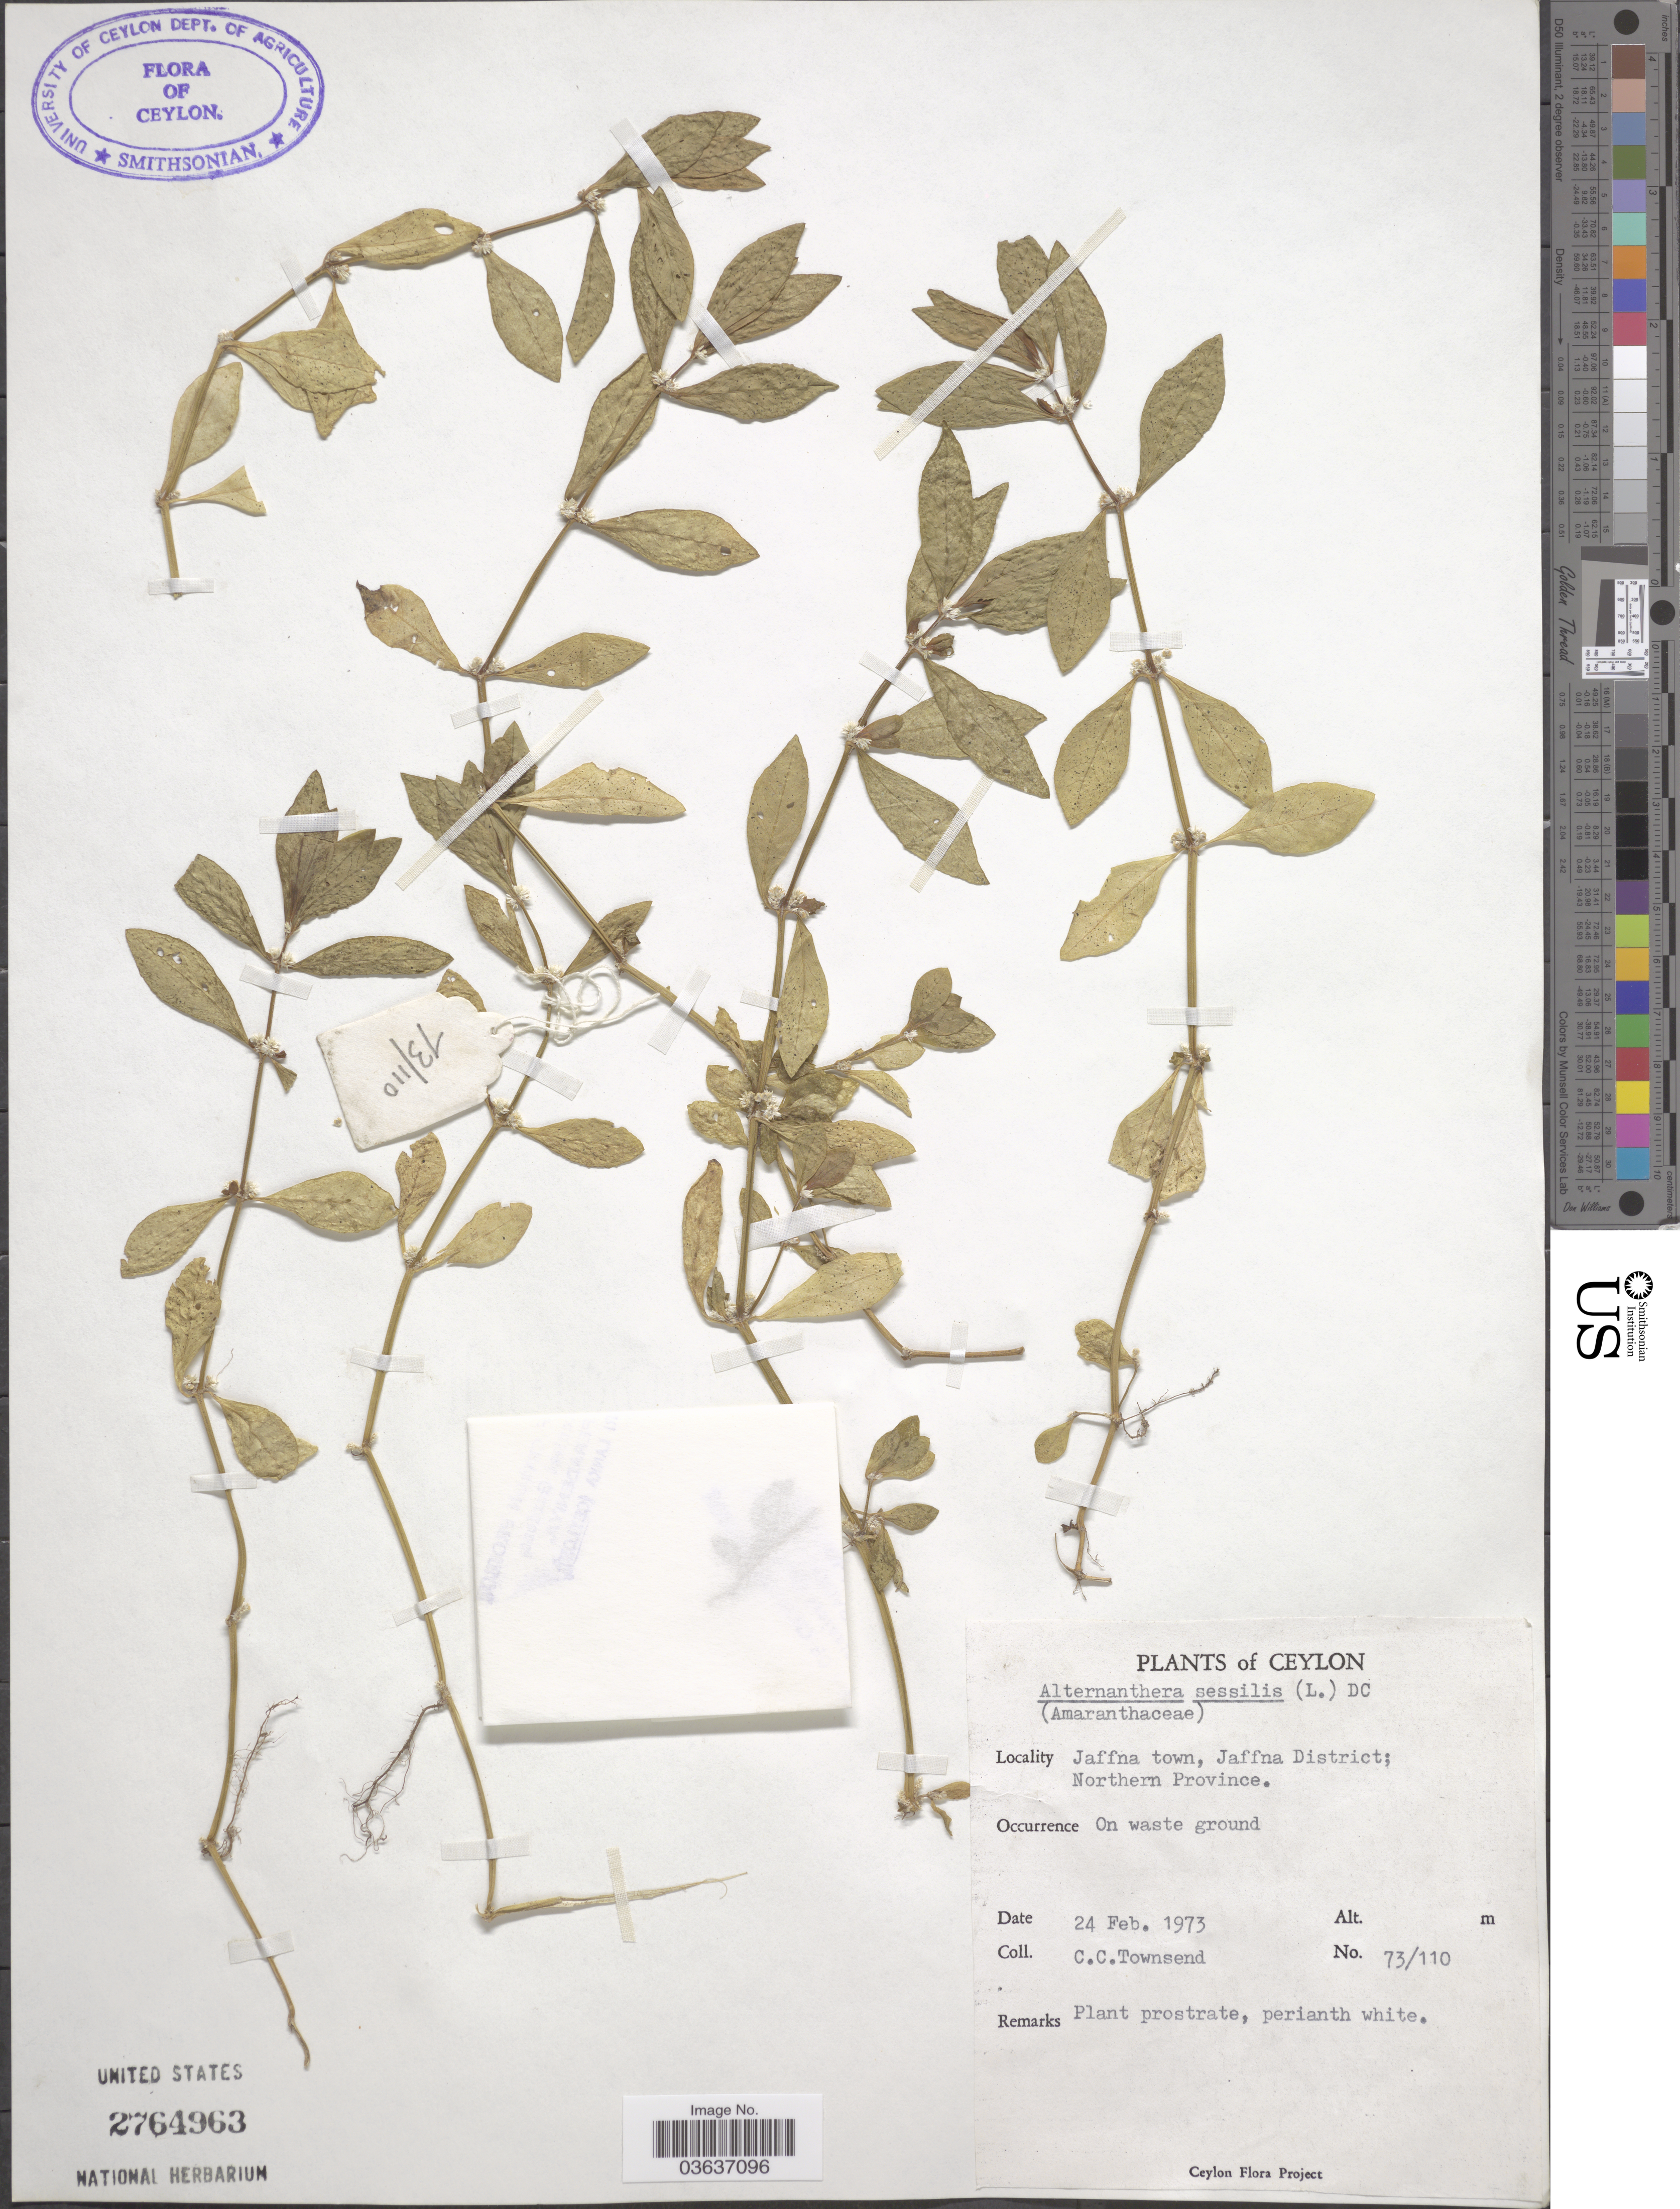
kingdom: Plantae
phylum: Tracheophyta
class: Magnoliopsida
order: Caryophyllales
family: Amaranthaceae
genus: Alternanthera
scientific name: Alternanthera sessilis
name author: (L.) DC.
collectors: C. C. Townsend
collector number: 73/110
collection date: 1973-02-24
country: Sri Lanka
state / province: Northern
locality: Ceylon. Jaffna town, Jaffna District.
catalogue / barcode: US 2764963